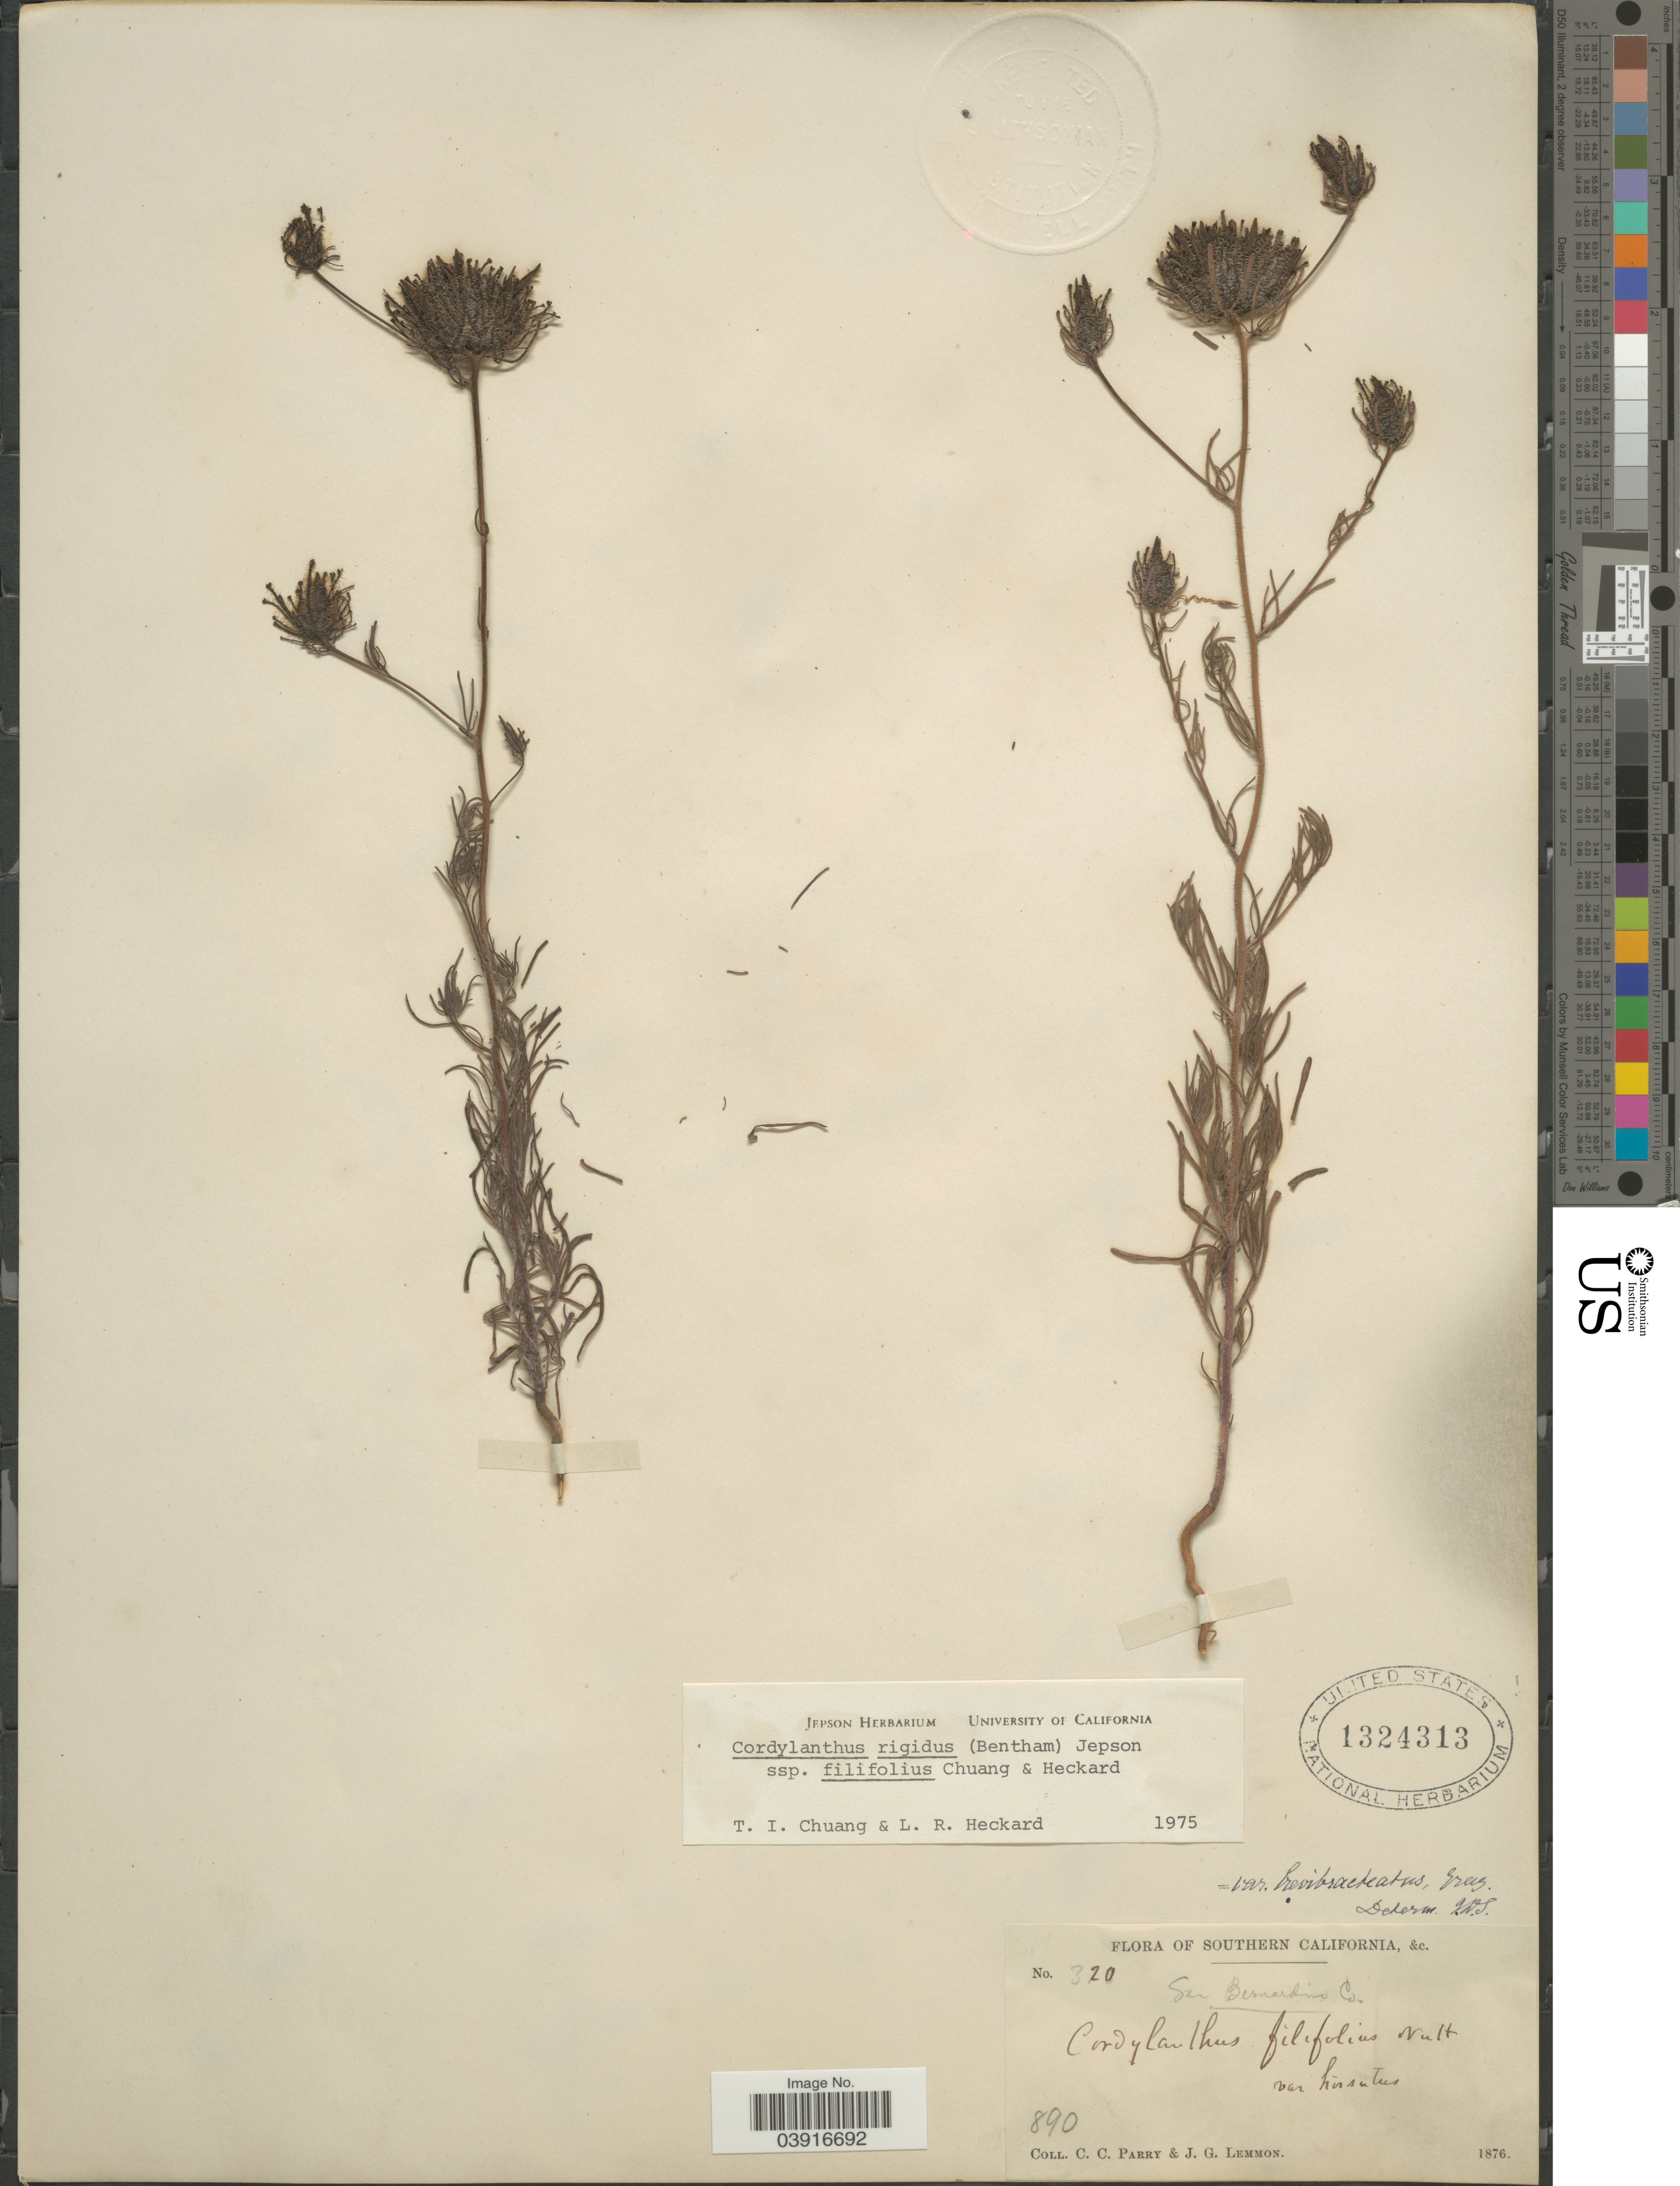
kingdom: Plantae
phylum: Tracheophyta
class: Magnoliopsida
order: Lamiales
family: Orobanchaceae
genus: Cordylanthus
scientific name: Cordylanthus rigidus subsp. filifolius T.I. Chuang & Heckard, ined.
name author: T.I. Chuang & Heckard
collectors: C. C. Parry & J. Lemmon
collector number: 320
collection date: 1876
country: United States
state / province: California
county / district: San Bernardino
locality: Southern California, &c. San Bernardino Co.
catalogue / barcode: US 1324313